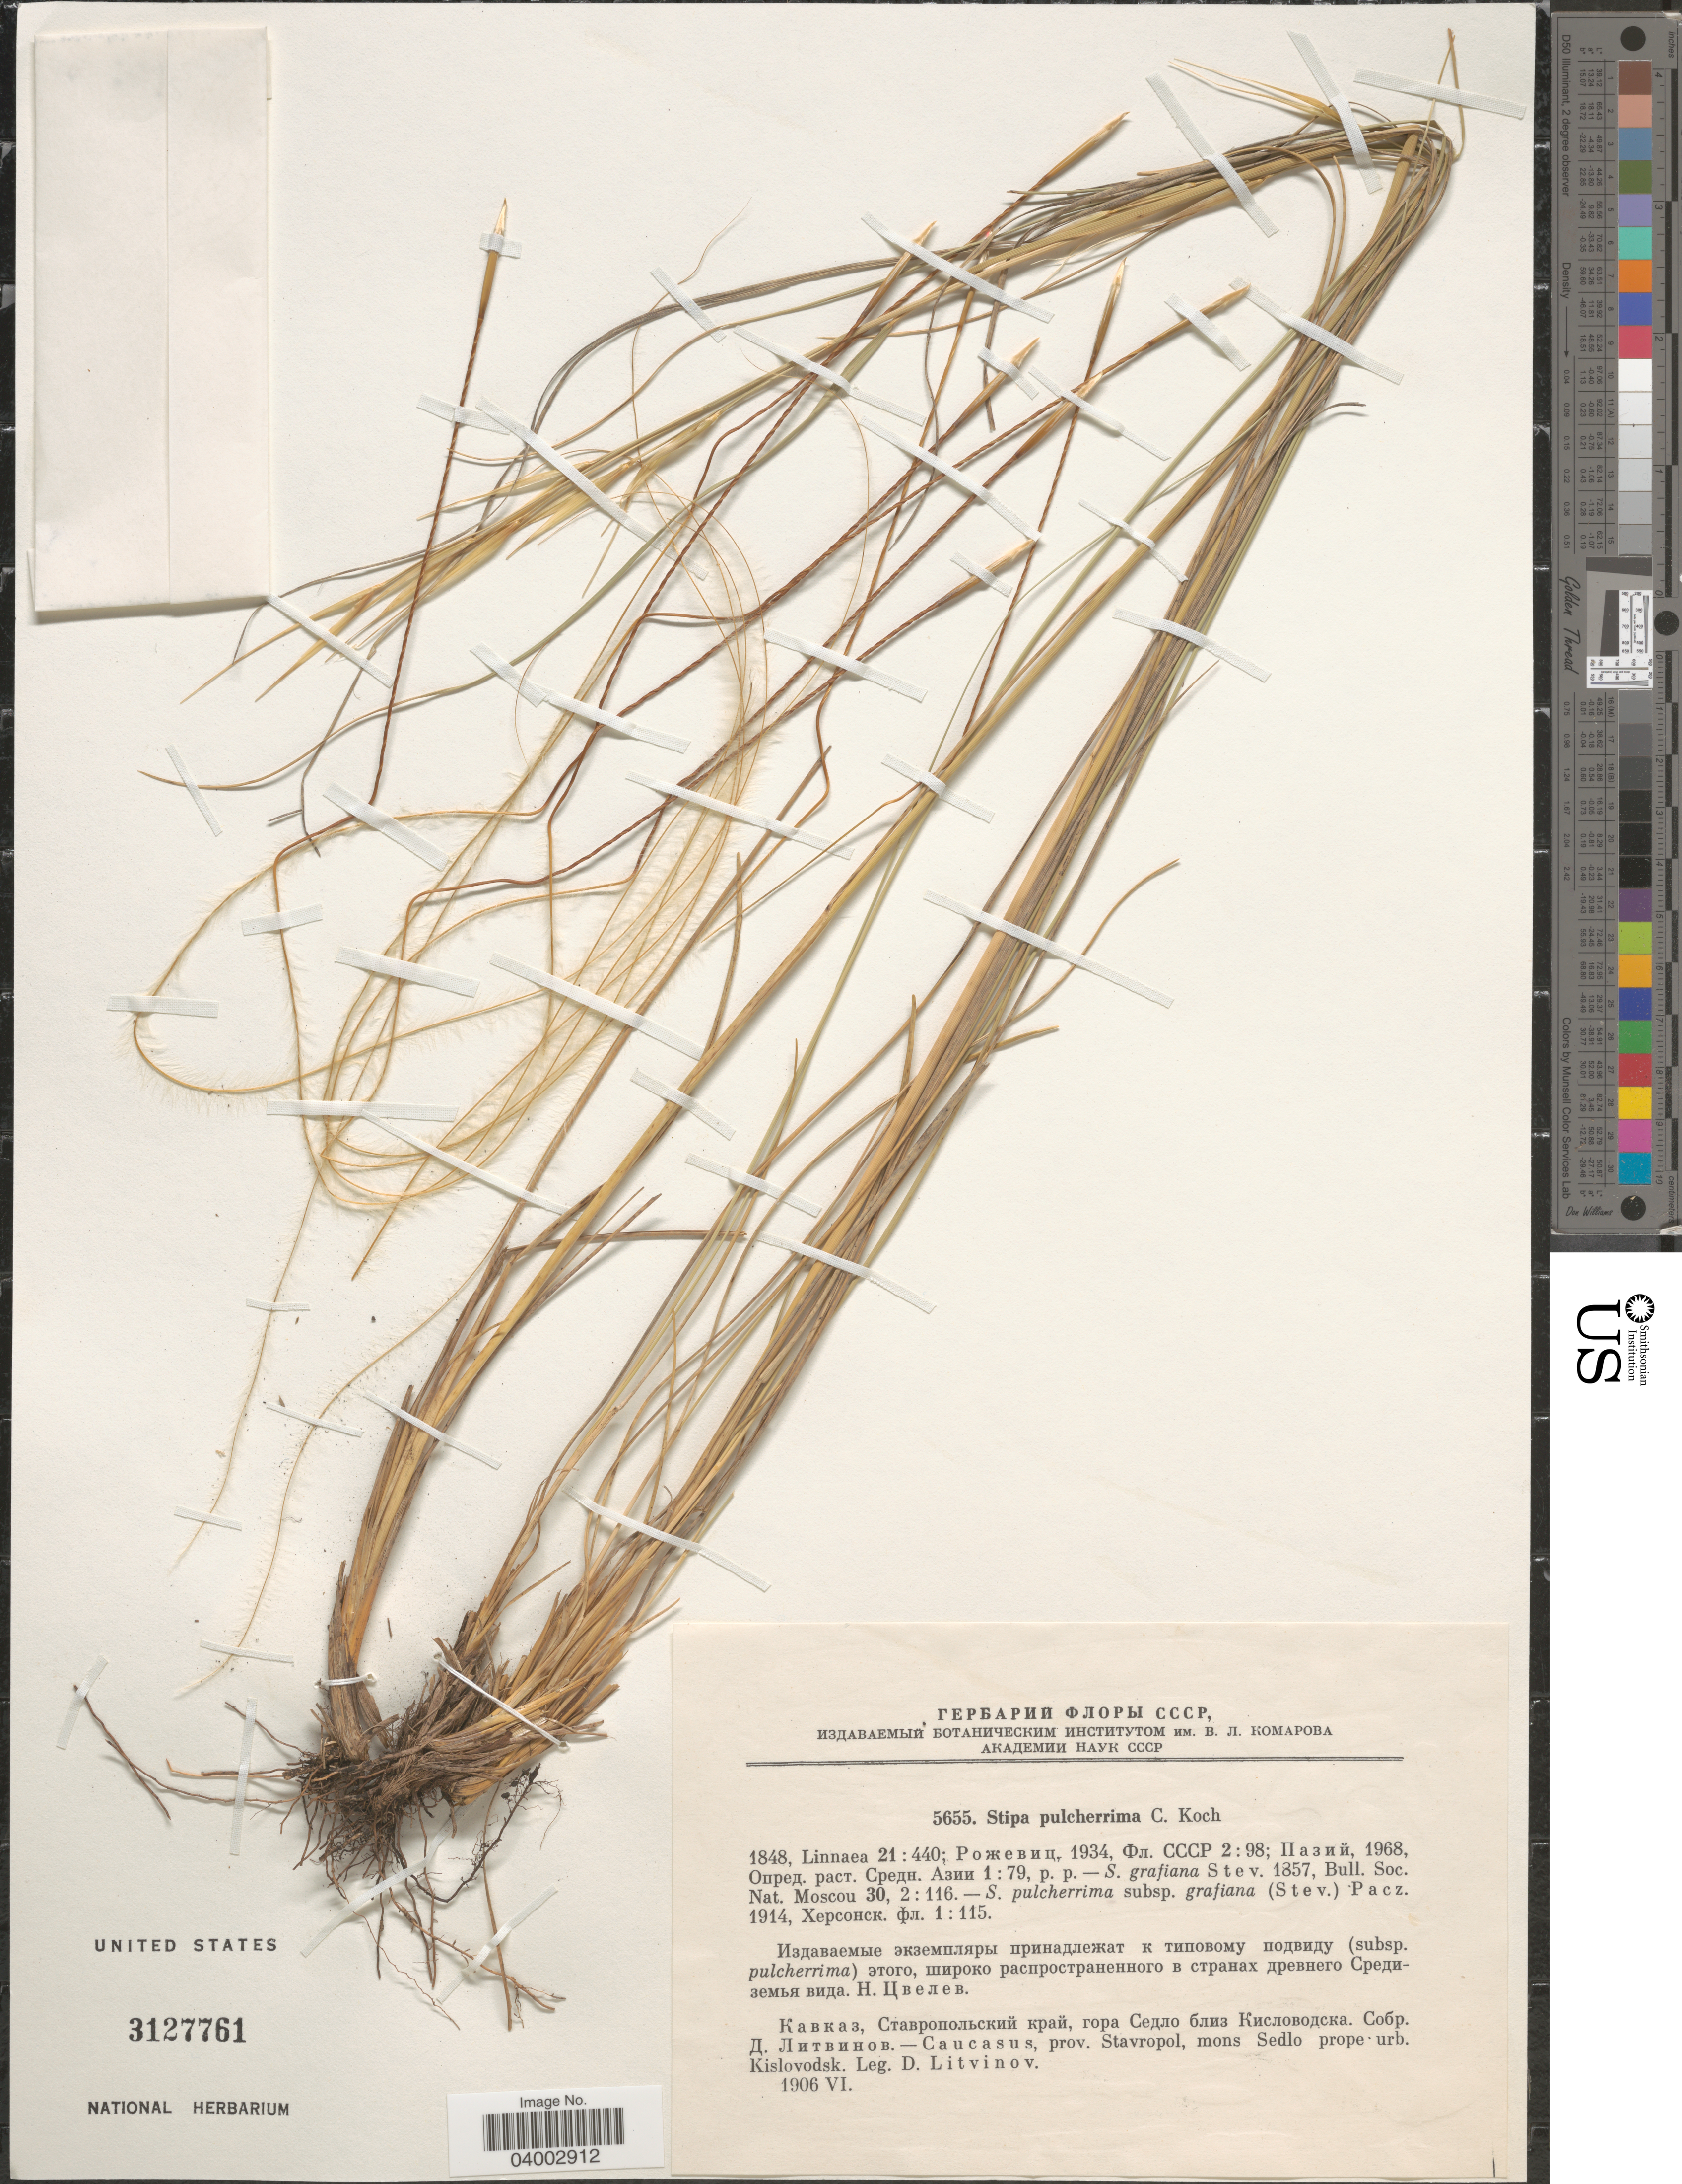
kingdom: Plantae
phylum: Tracheophyta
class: Liliopsida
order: Poales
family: Poaceae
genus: Stipa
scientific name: Stipa pulcherrima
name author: K. Koch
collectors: D. Litvinov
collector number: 5655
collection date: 1906-06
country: Russian Federation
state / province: Stavropol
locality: Caucasus, mons Sedlo prope urb. Kislovodsk.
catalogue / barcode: US 3127761